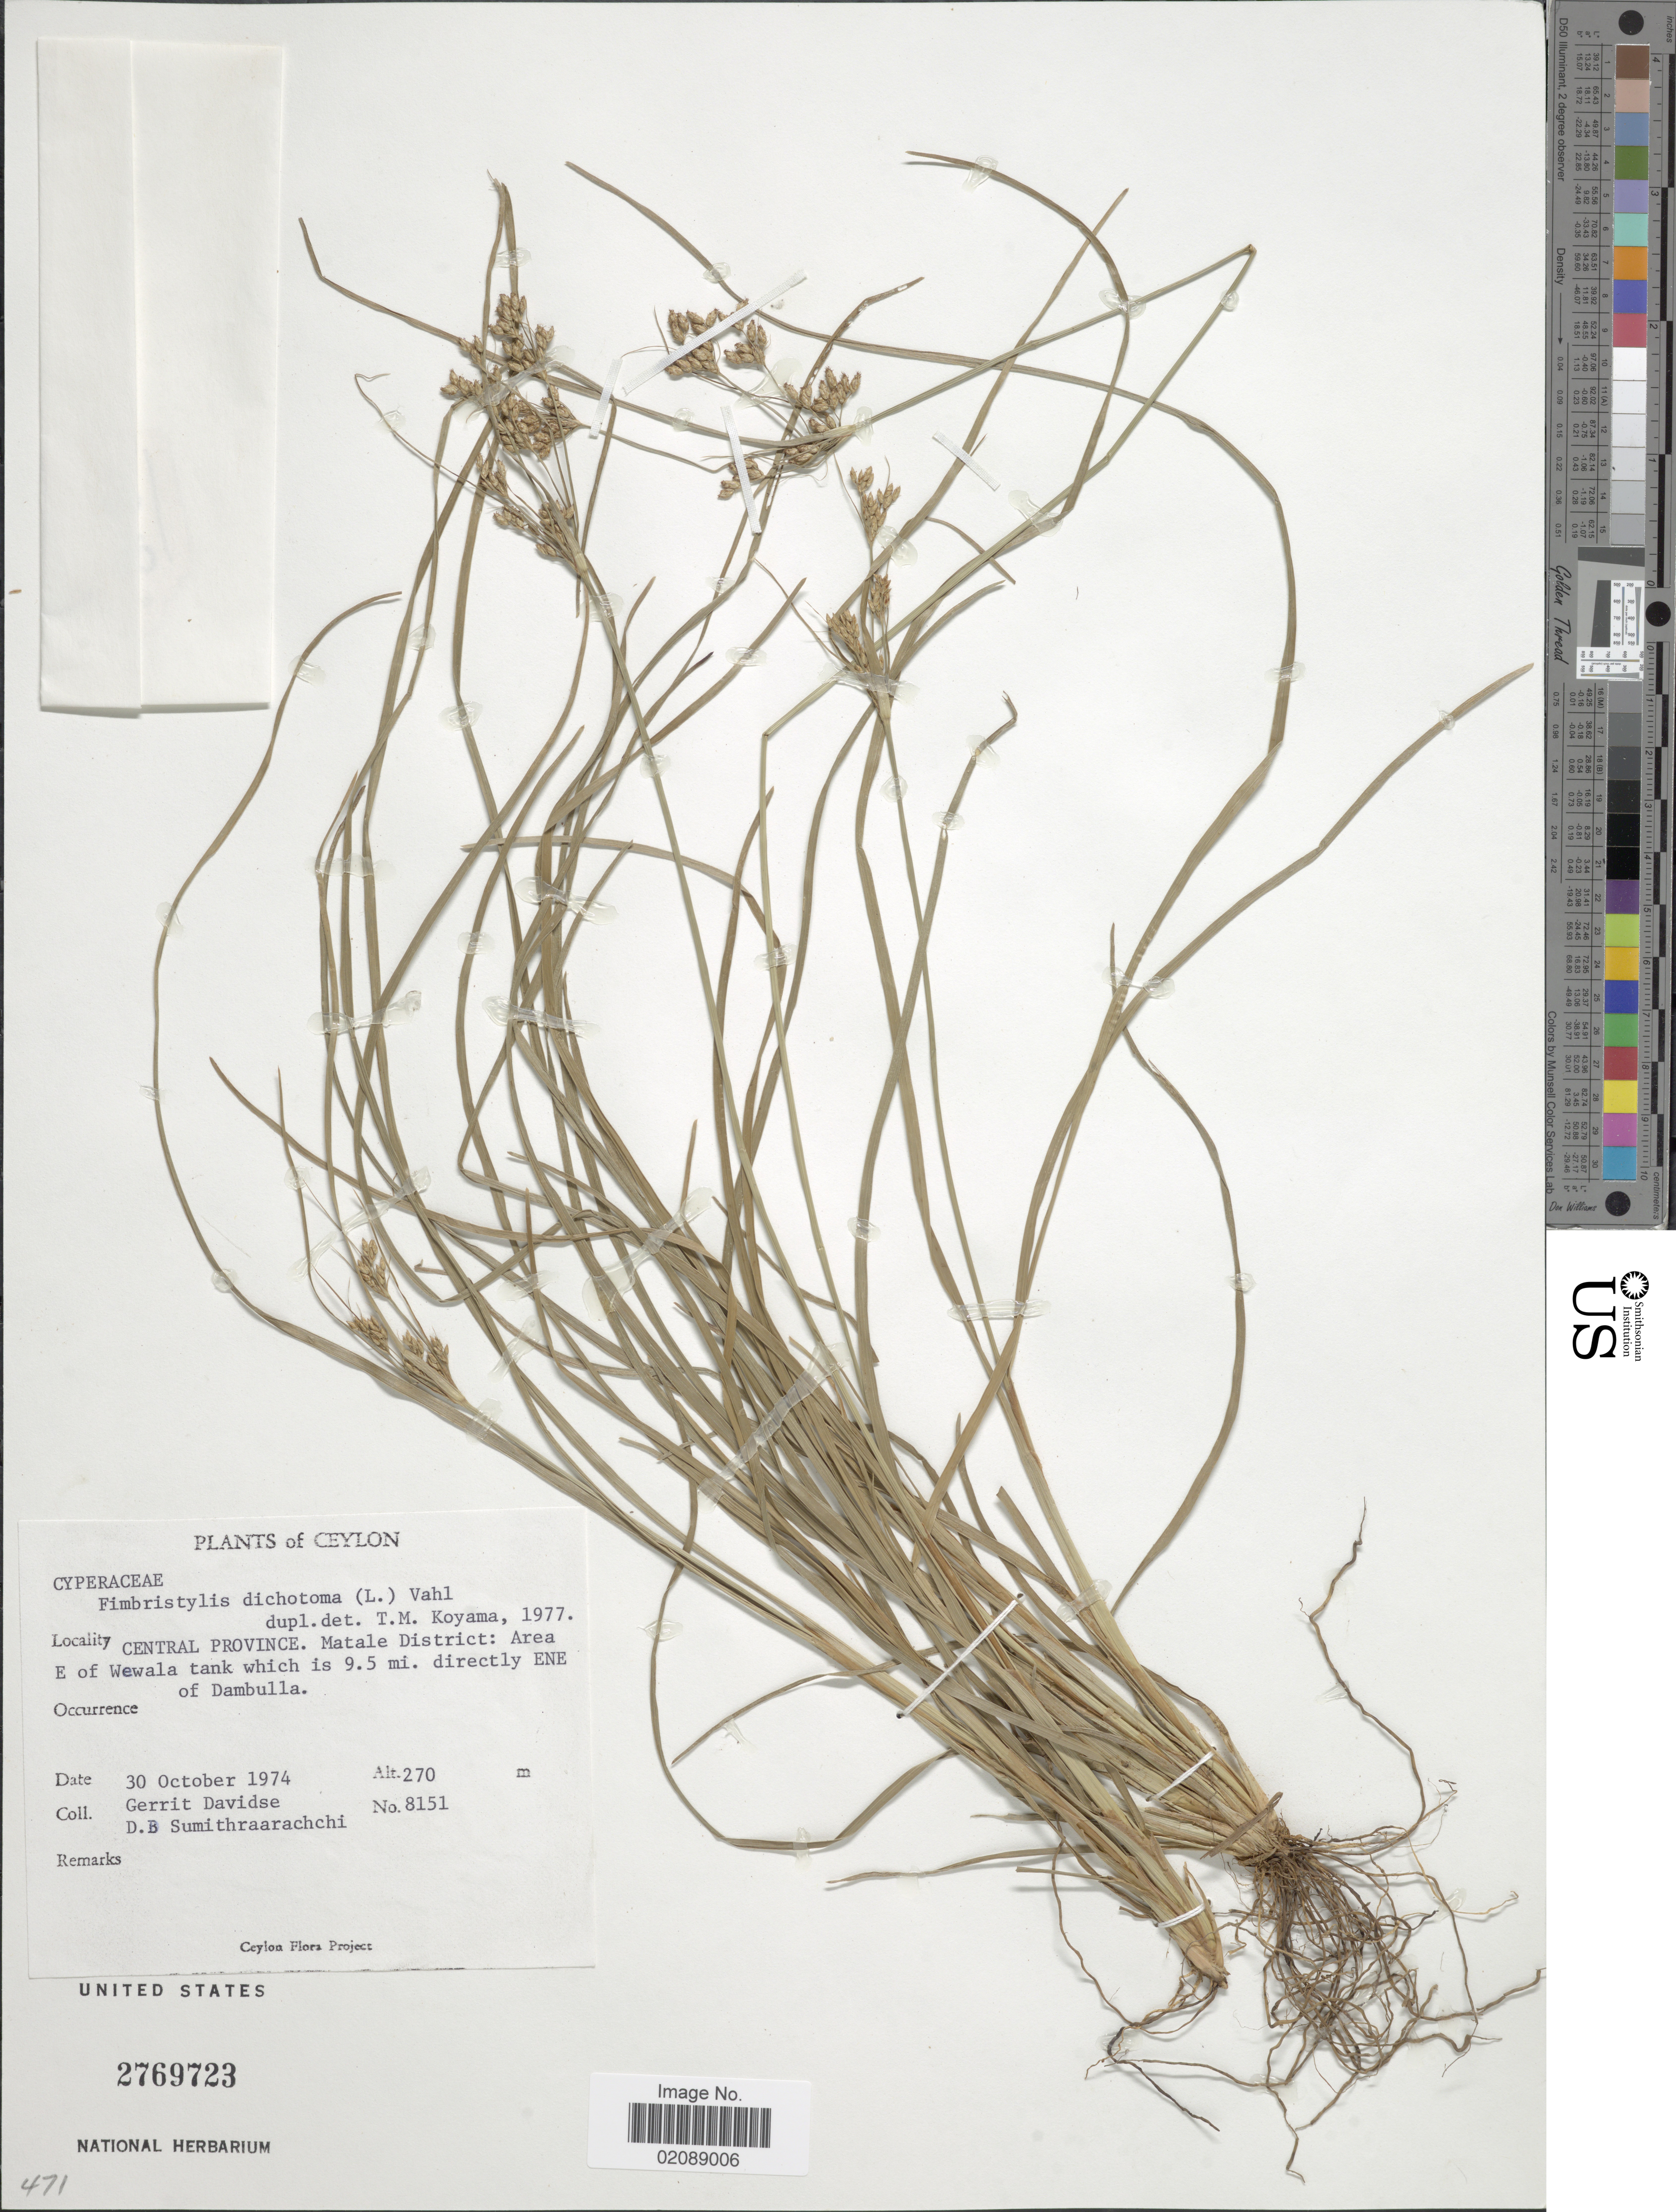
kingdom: Plantae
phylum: Tracheophyta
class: Liliopsida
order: Poales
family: Cyperaceae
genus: Fimbristylis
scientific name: Fimbristylis dichotoma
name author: (L.) Vahl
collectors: G. Davidse & D. B. Sumithraarachchi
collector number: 8151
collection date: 1974-10-30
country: Sri Lanka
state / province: Central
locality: Ceylon, Matale District: area E of Wewala tank wich is 9.5 mi directly ENE of Dambulla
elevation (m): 270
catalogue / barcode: US 2769723